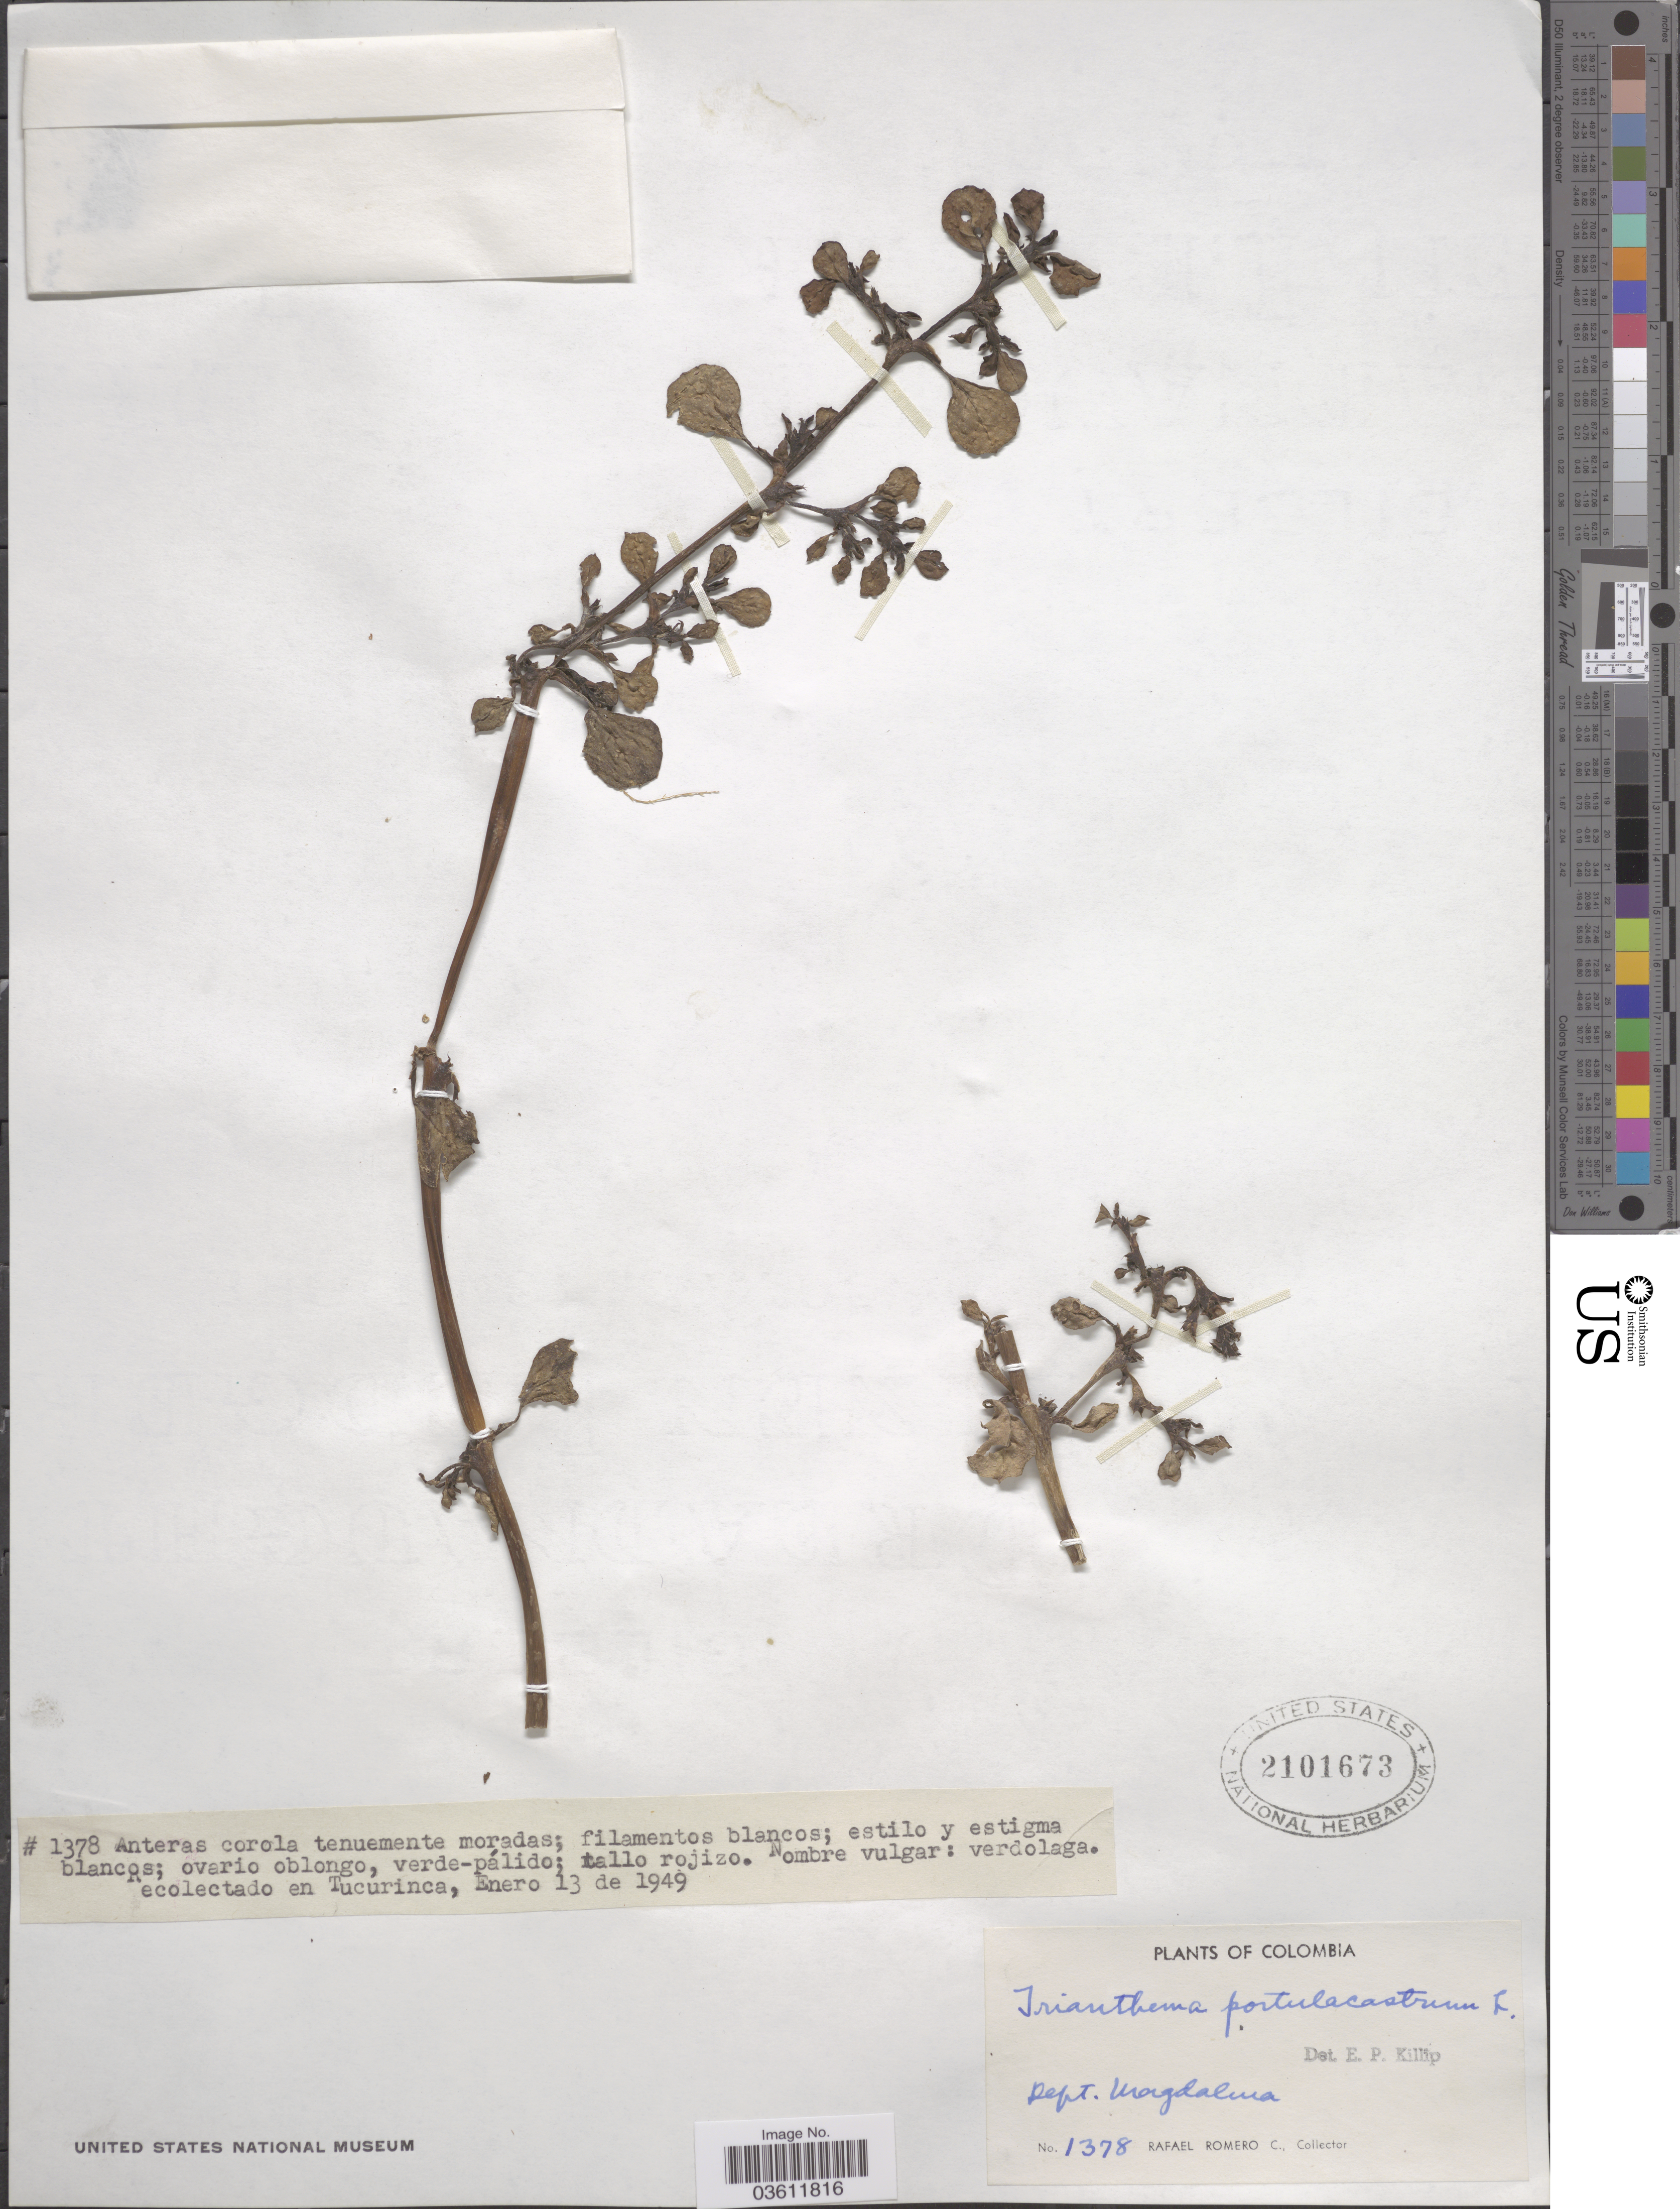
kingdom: Plantae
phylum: Tracheophyta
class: Magnoliopsida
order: Caryophyllales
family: Aizoaceae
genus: Trianthema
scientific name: Trianthema portulacastrum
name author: L.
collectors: R. Romero Castañeda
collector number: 1378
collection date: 1949-01-13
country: Colombia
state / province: Magdalena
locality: Tucurinca. Dept. Magdalena.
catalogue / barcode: US 2101673